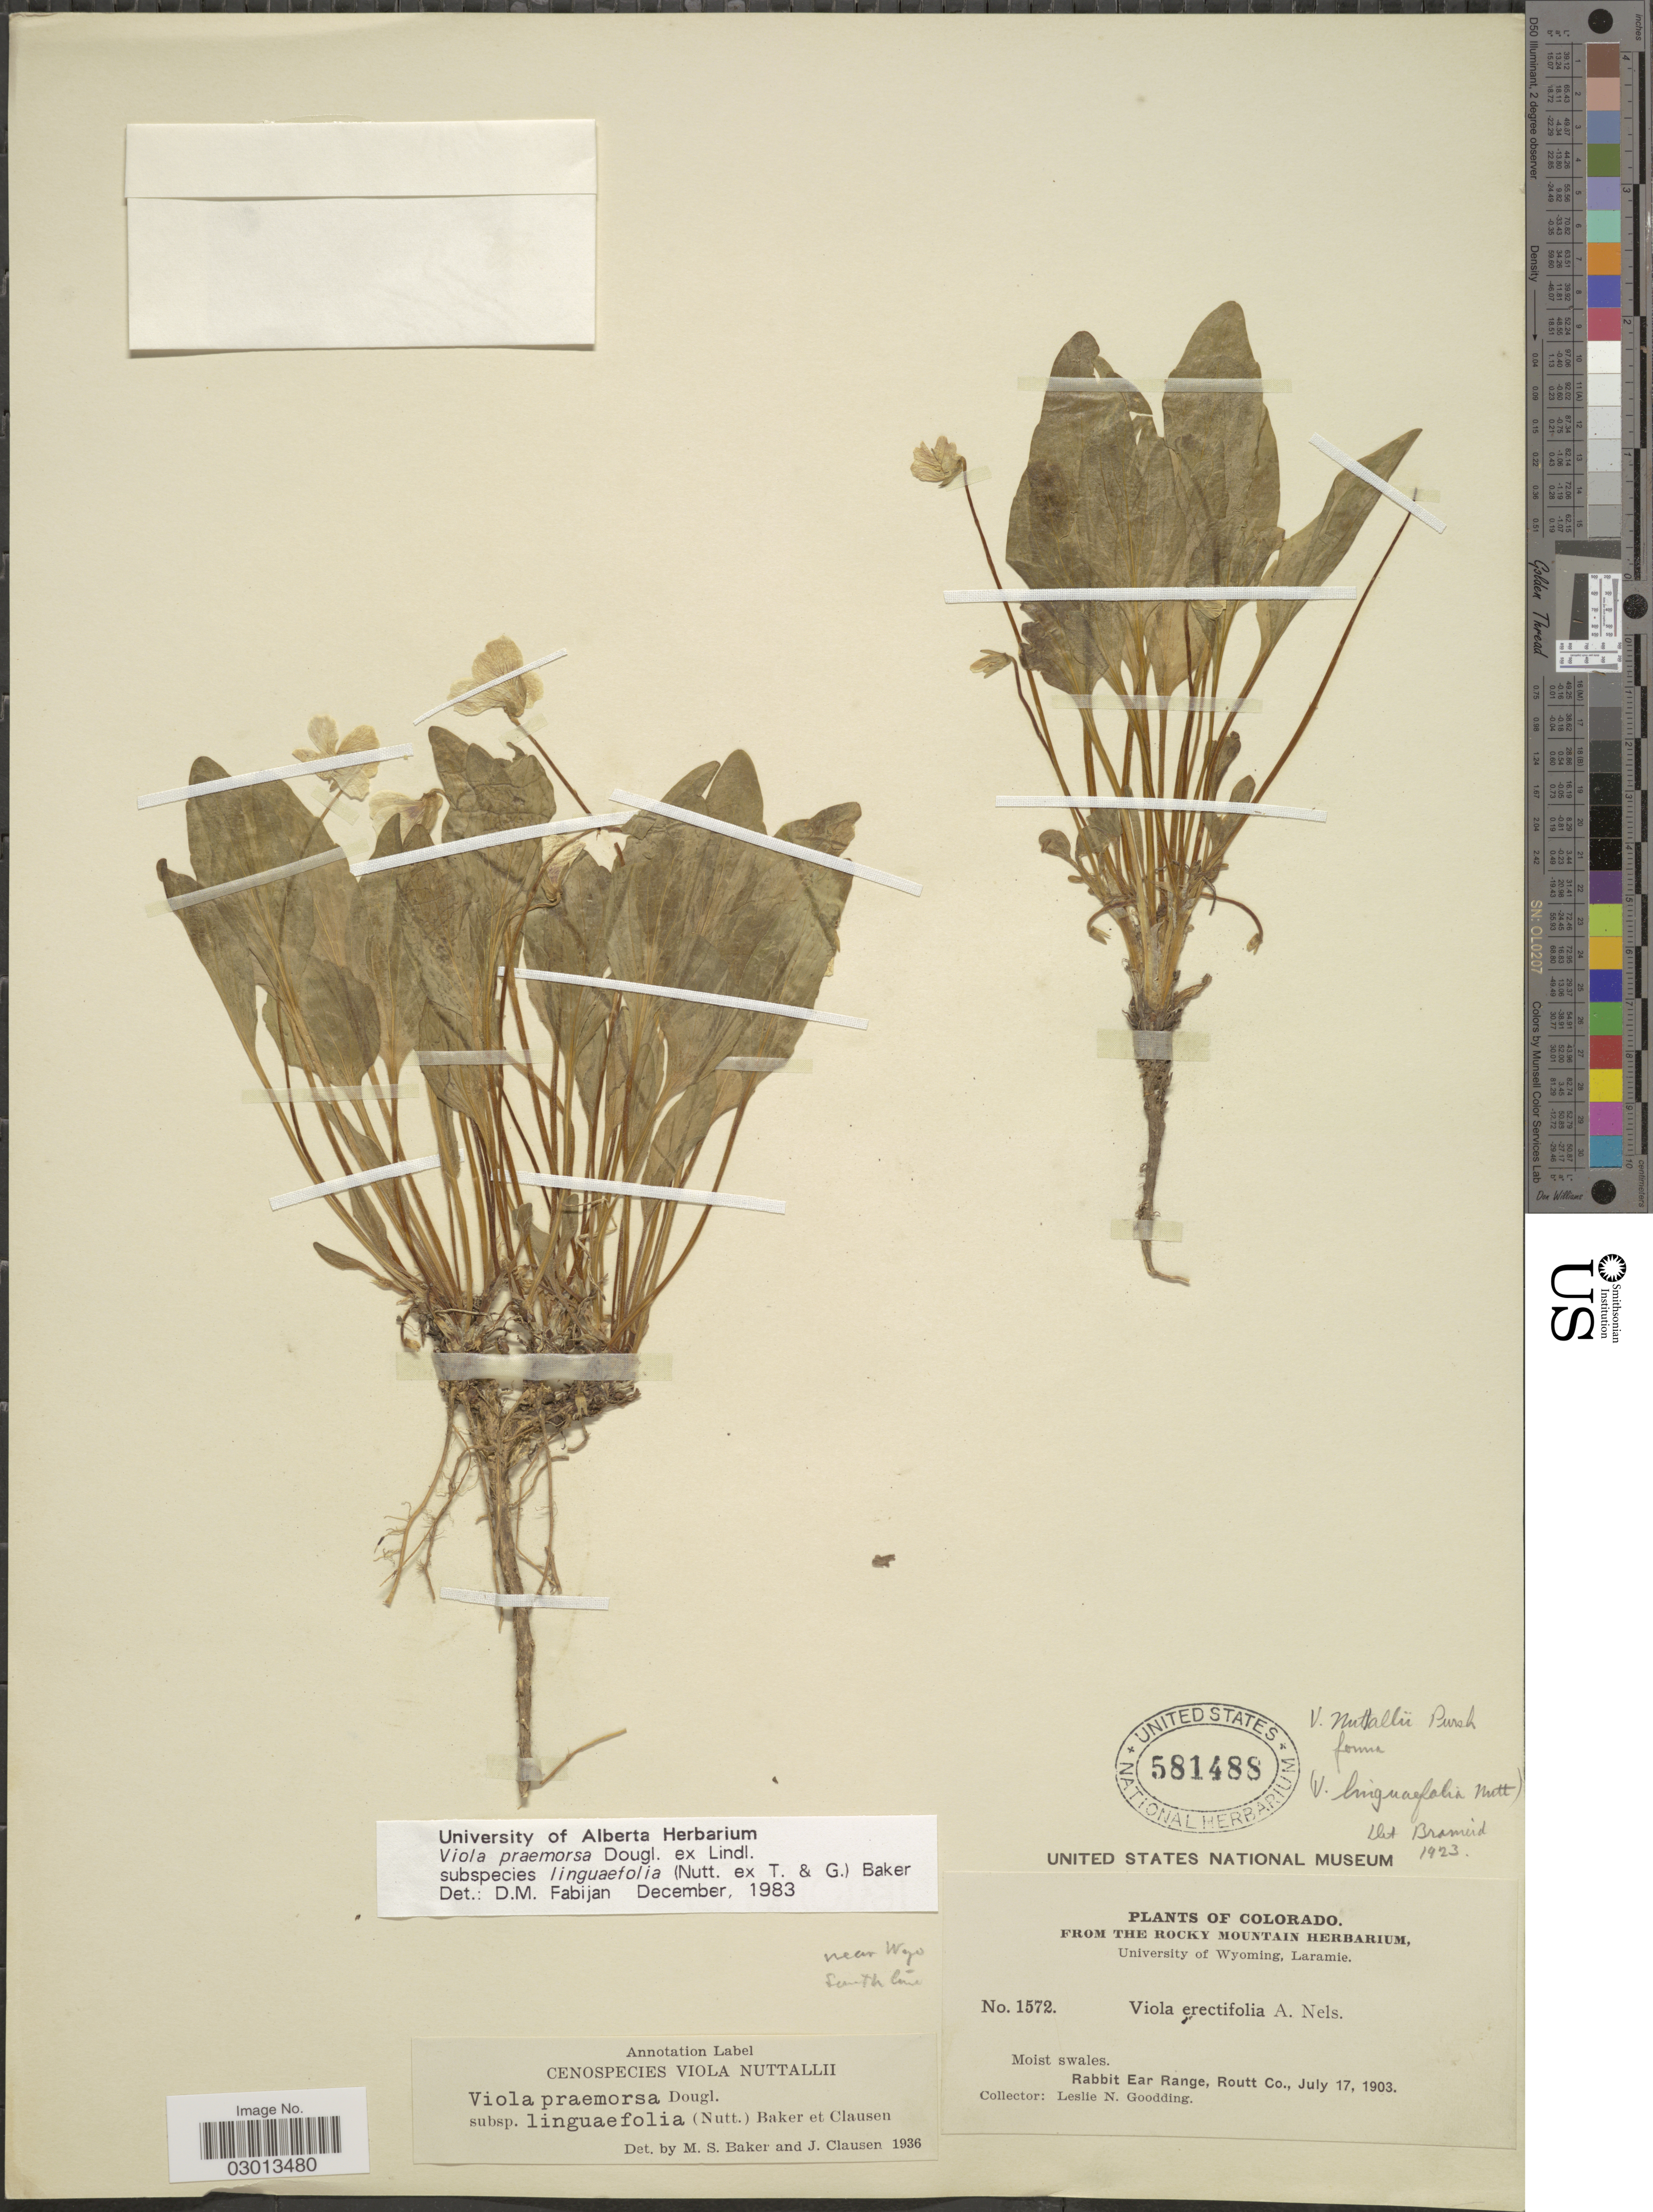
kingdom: Plantae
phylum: Tracheophyta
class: Magnoliopsida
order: Malpighiales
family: Violaceae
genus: Viola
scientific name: Viola praemorsa subsp. linguifolia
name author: (Nutt.) M.S. Baker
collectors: L. N. Goodding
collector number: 1572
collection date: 1903-07-17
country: United States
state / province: Colorado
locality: Rabbit Ear Range, Routt Co. Near Wyo South line.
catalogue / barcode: US 581488